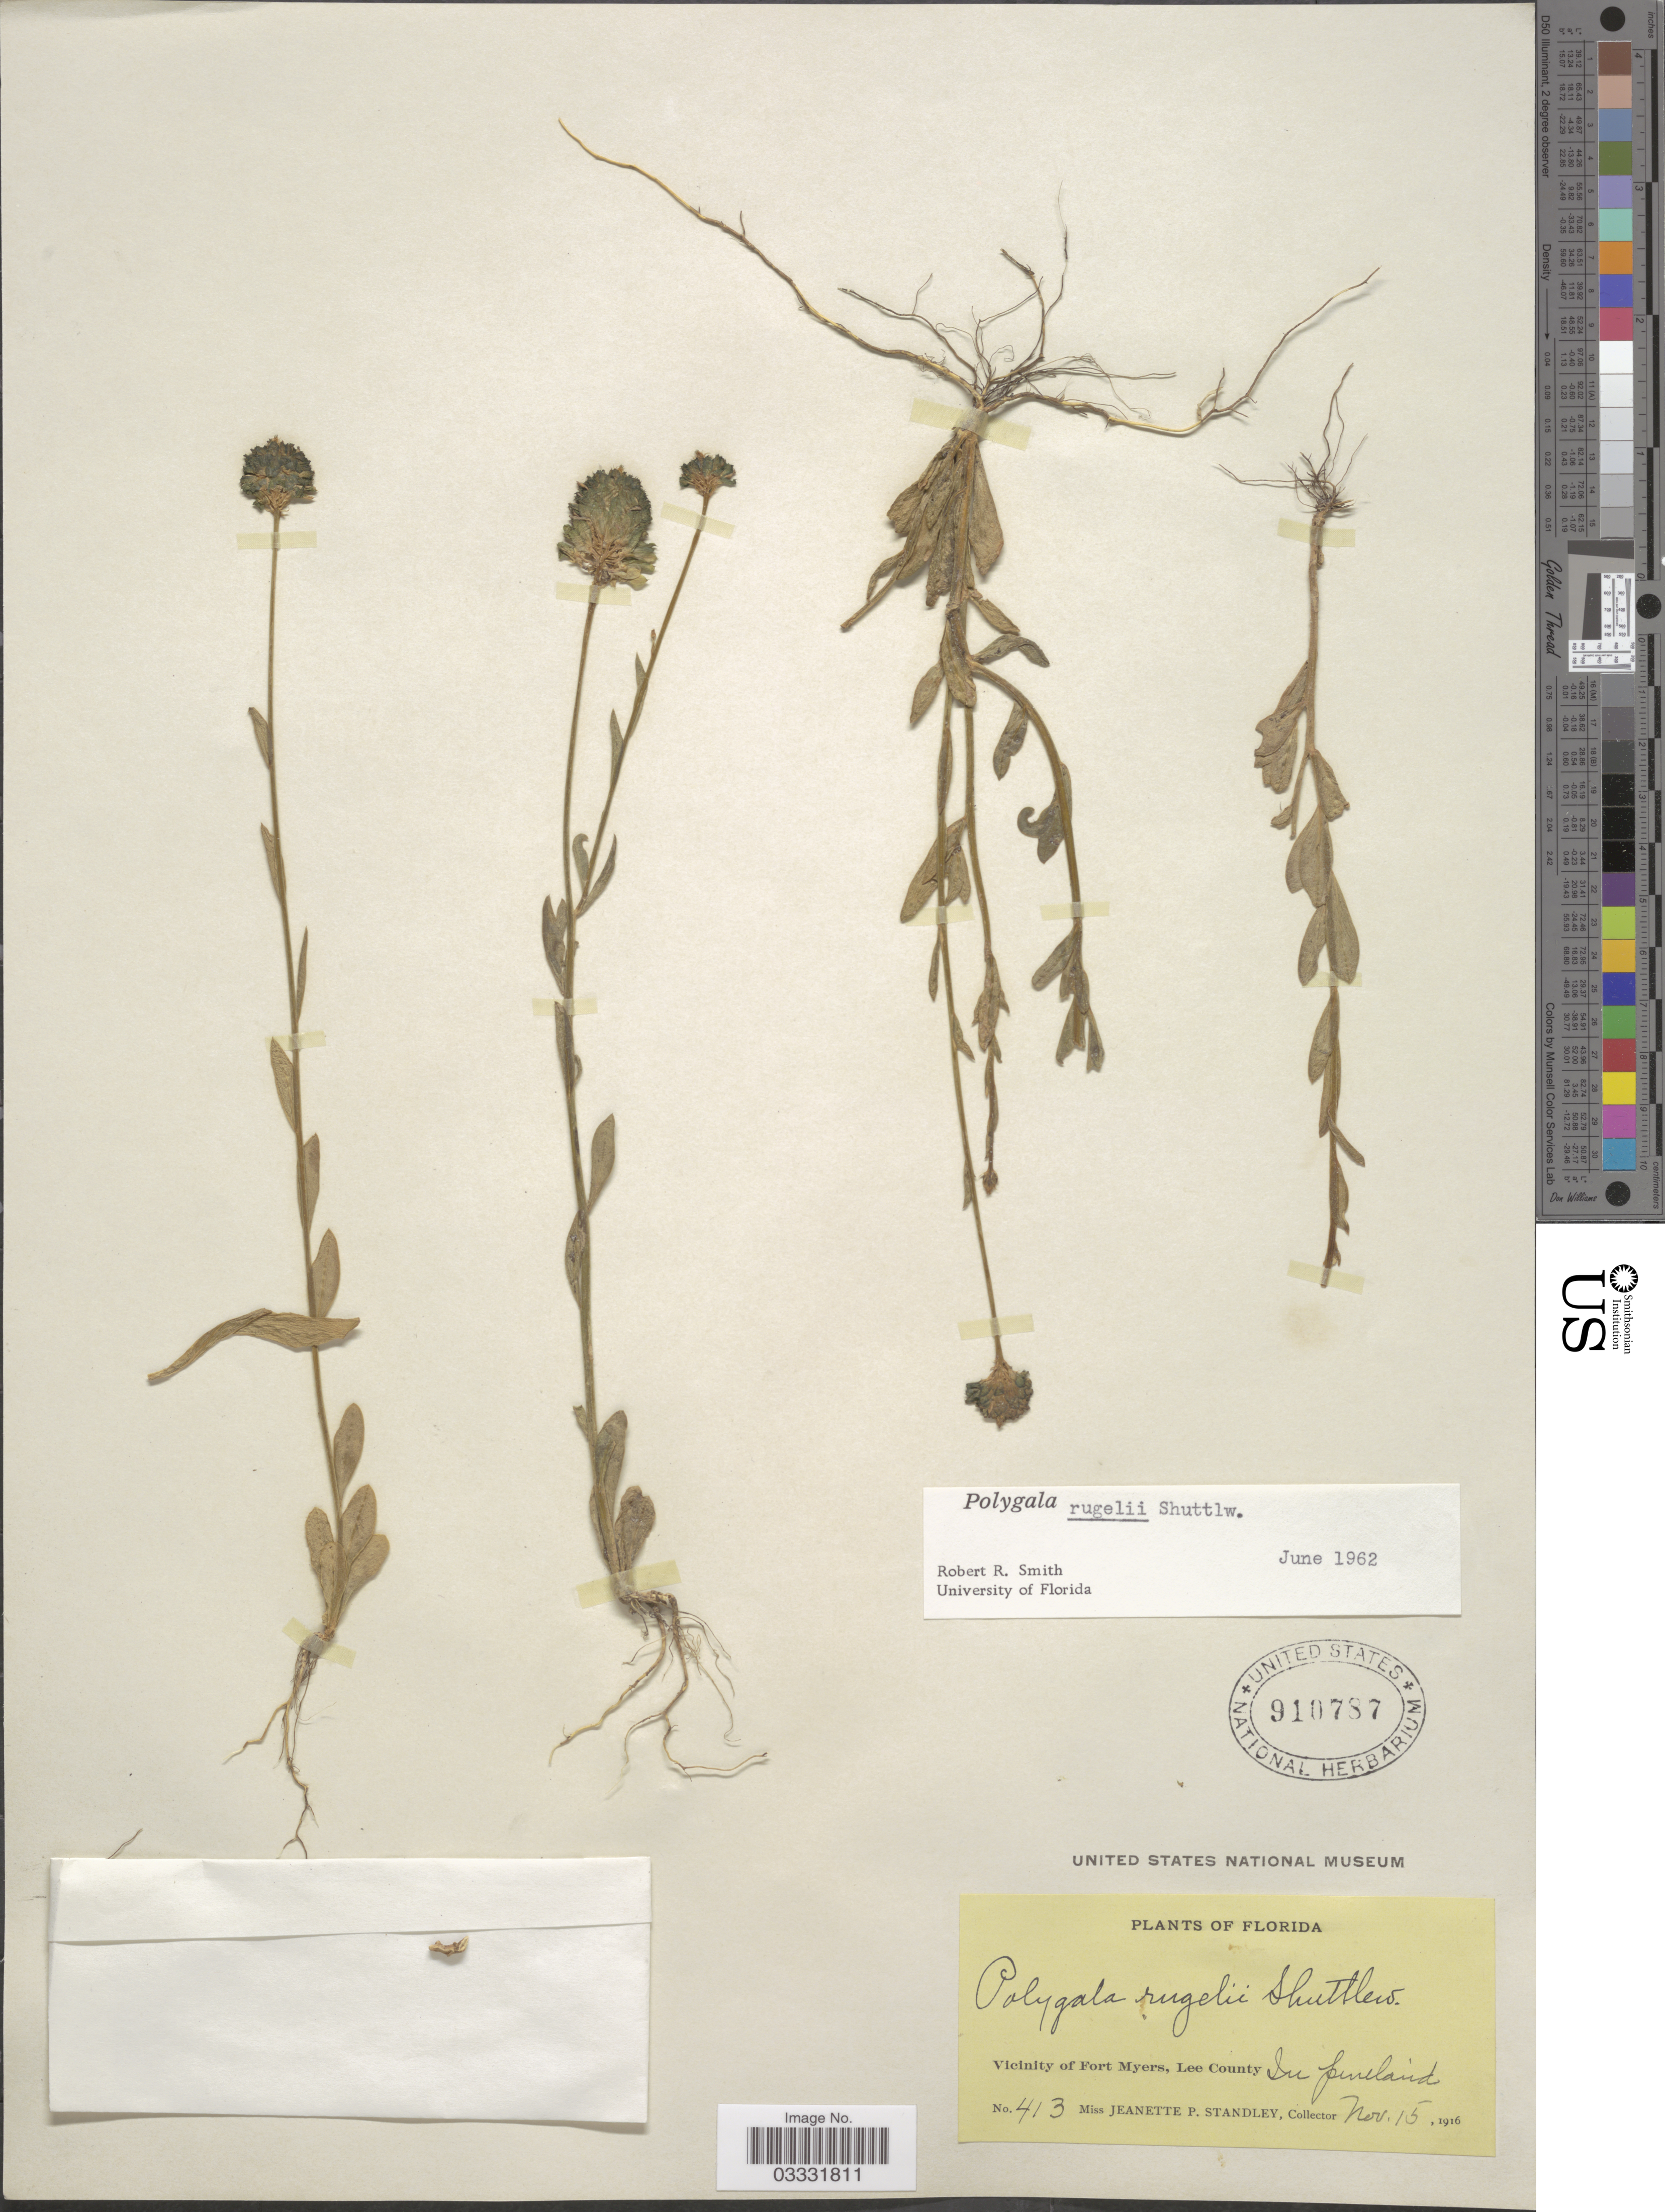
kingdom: Plantae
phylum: Tracheophyta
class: Magnoliopsida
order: Fabales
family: Polygalaceae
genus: Polygala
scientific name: Polygala rugelii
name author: Shuttlew. ex Chapm.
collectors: J. P. Standley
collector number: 413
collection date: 1916-11-15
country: United States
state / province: Florida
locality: Vicinity of Fort Myers, Lee County.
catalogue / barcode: US 910787